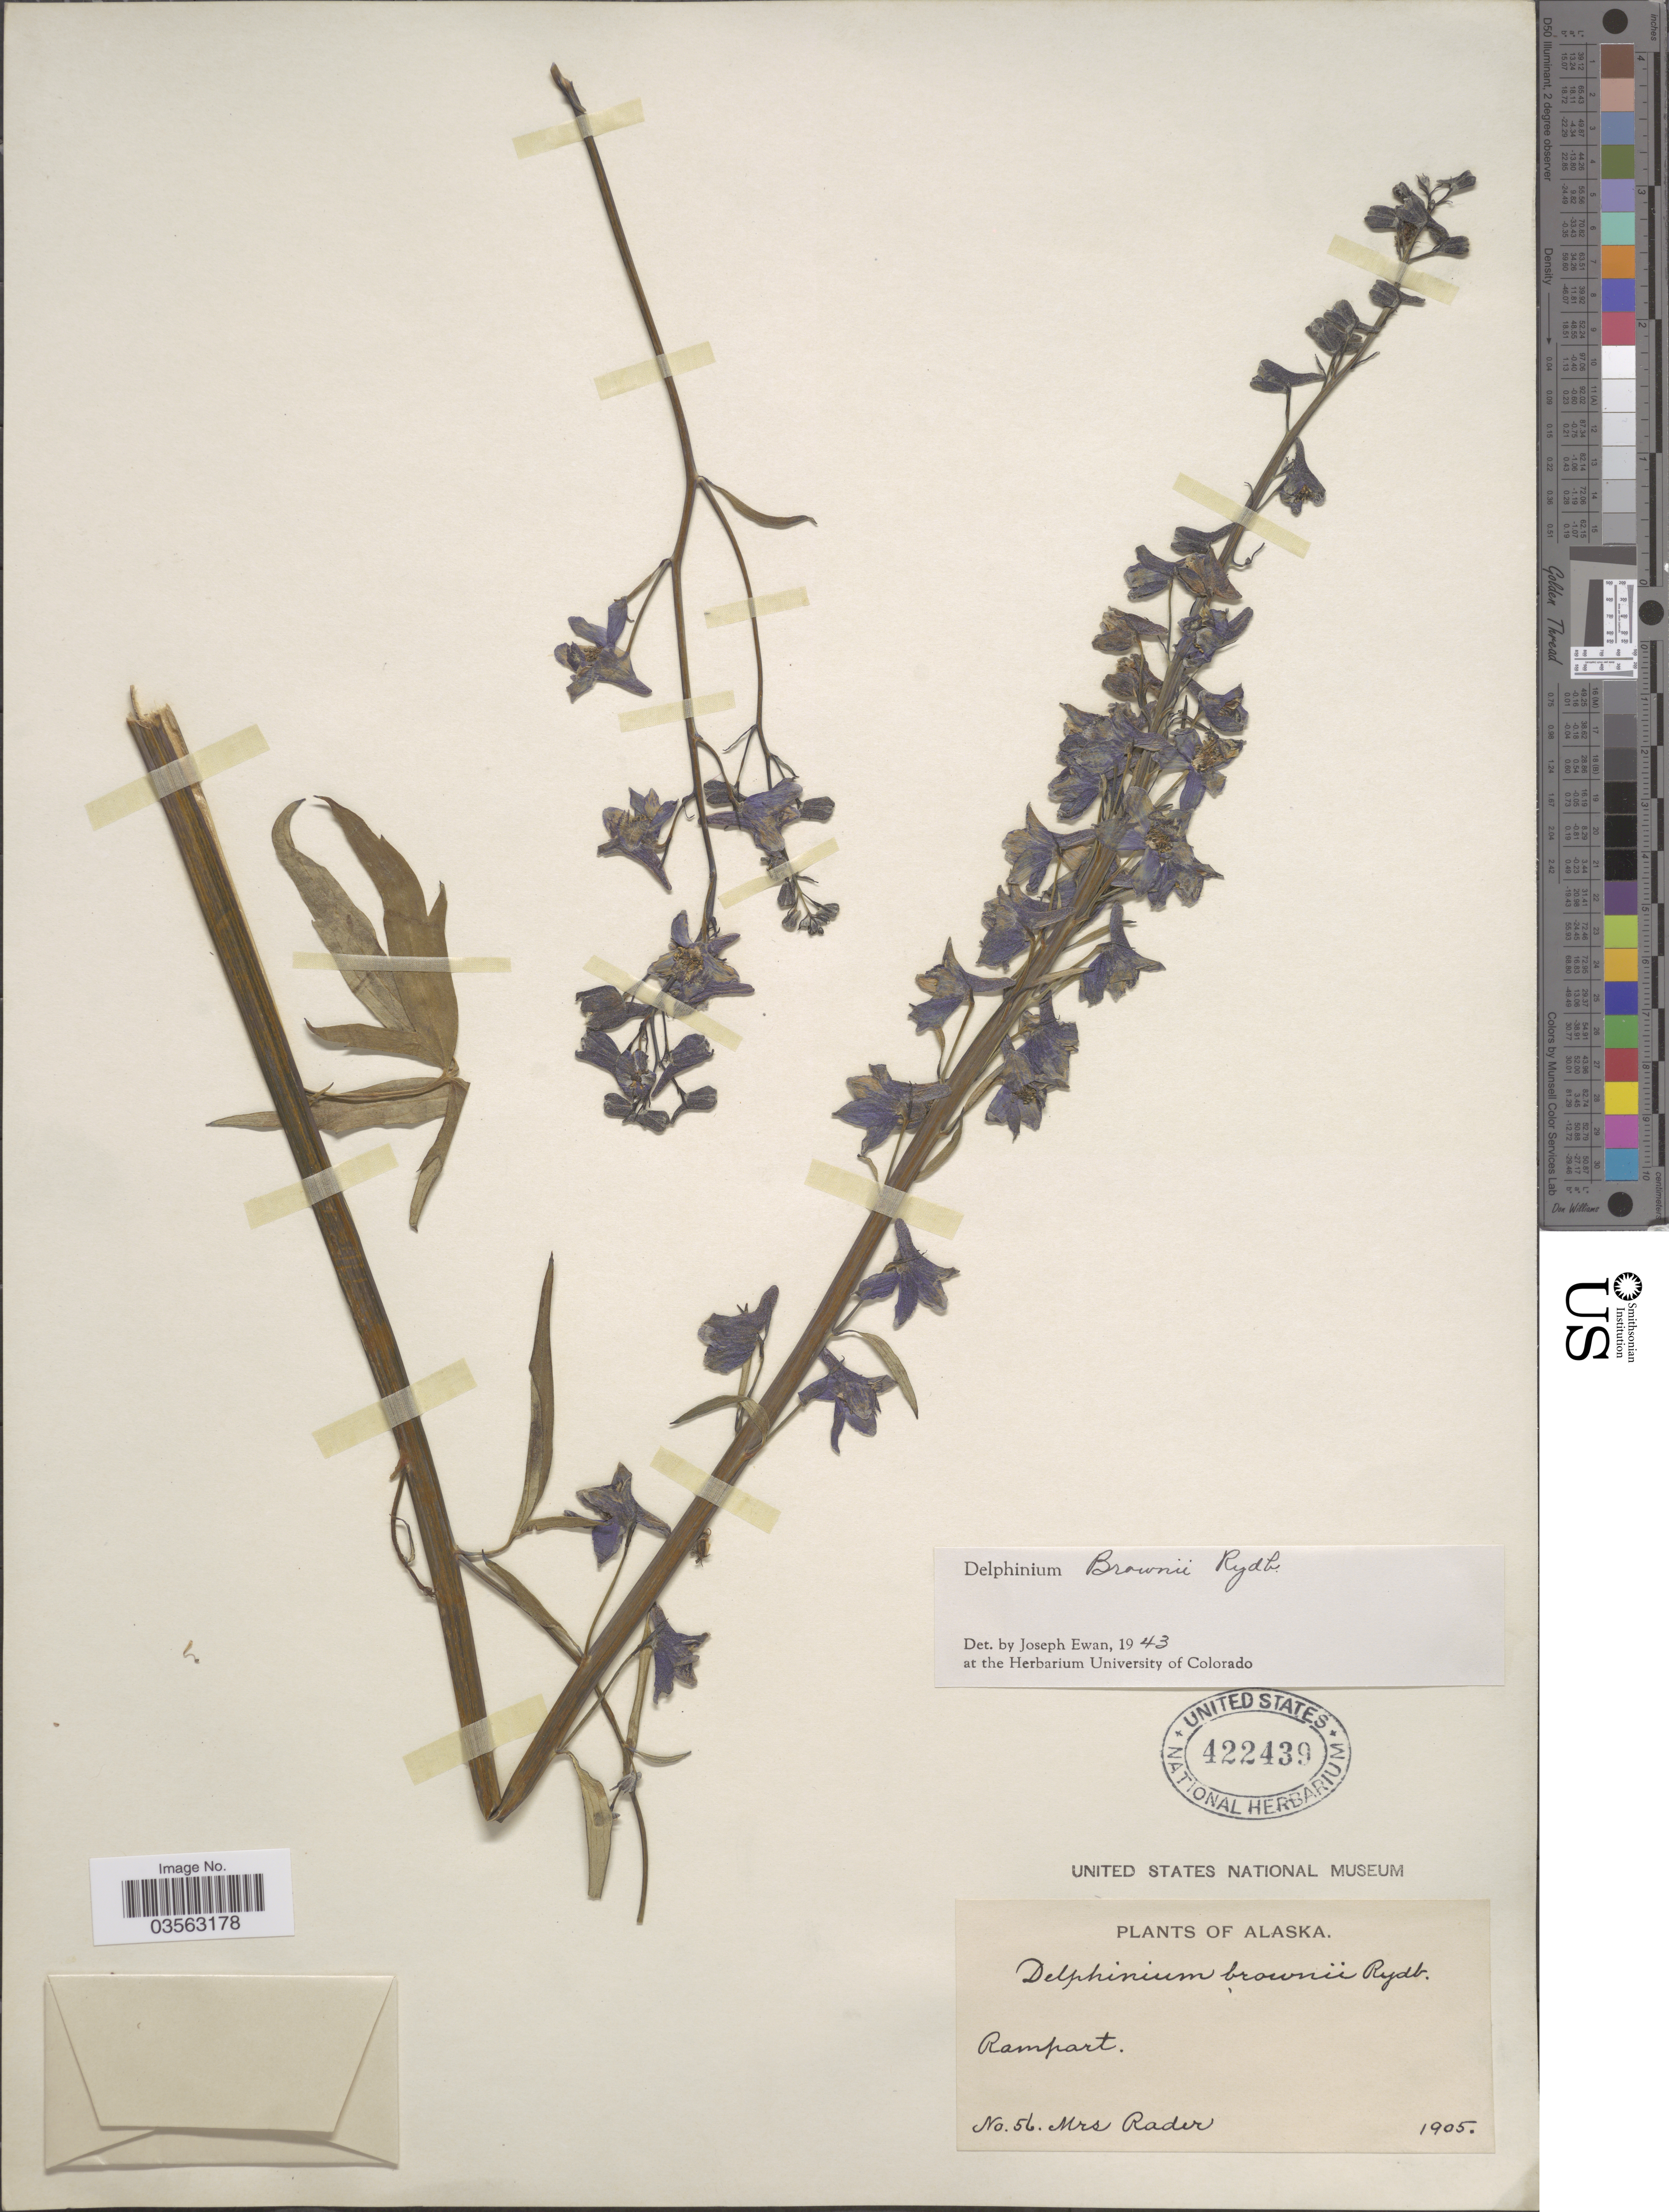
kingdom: Plantae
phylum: Tracheophyta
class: Magnoliopsida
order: Ranunculales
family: Ranunculaceae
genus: Delphinium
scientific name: Delphinium glaucum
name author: S. Watson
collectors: Mrs. Rader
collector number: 56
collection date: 1905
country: United States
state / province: Alaska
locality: Rampart.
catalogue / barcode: US 422439